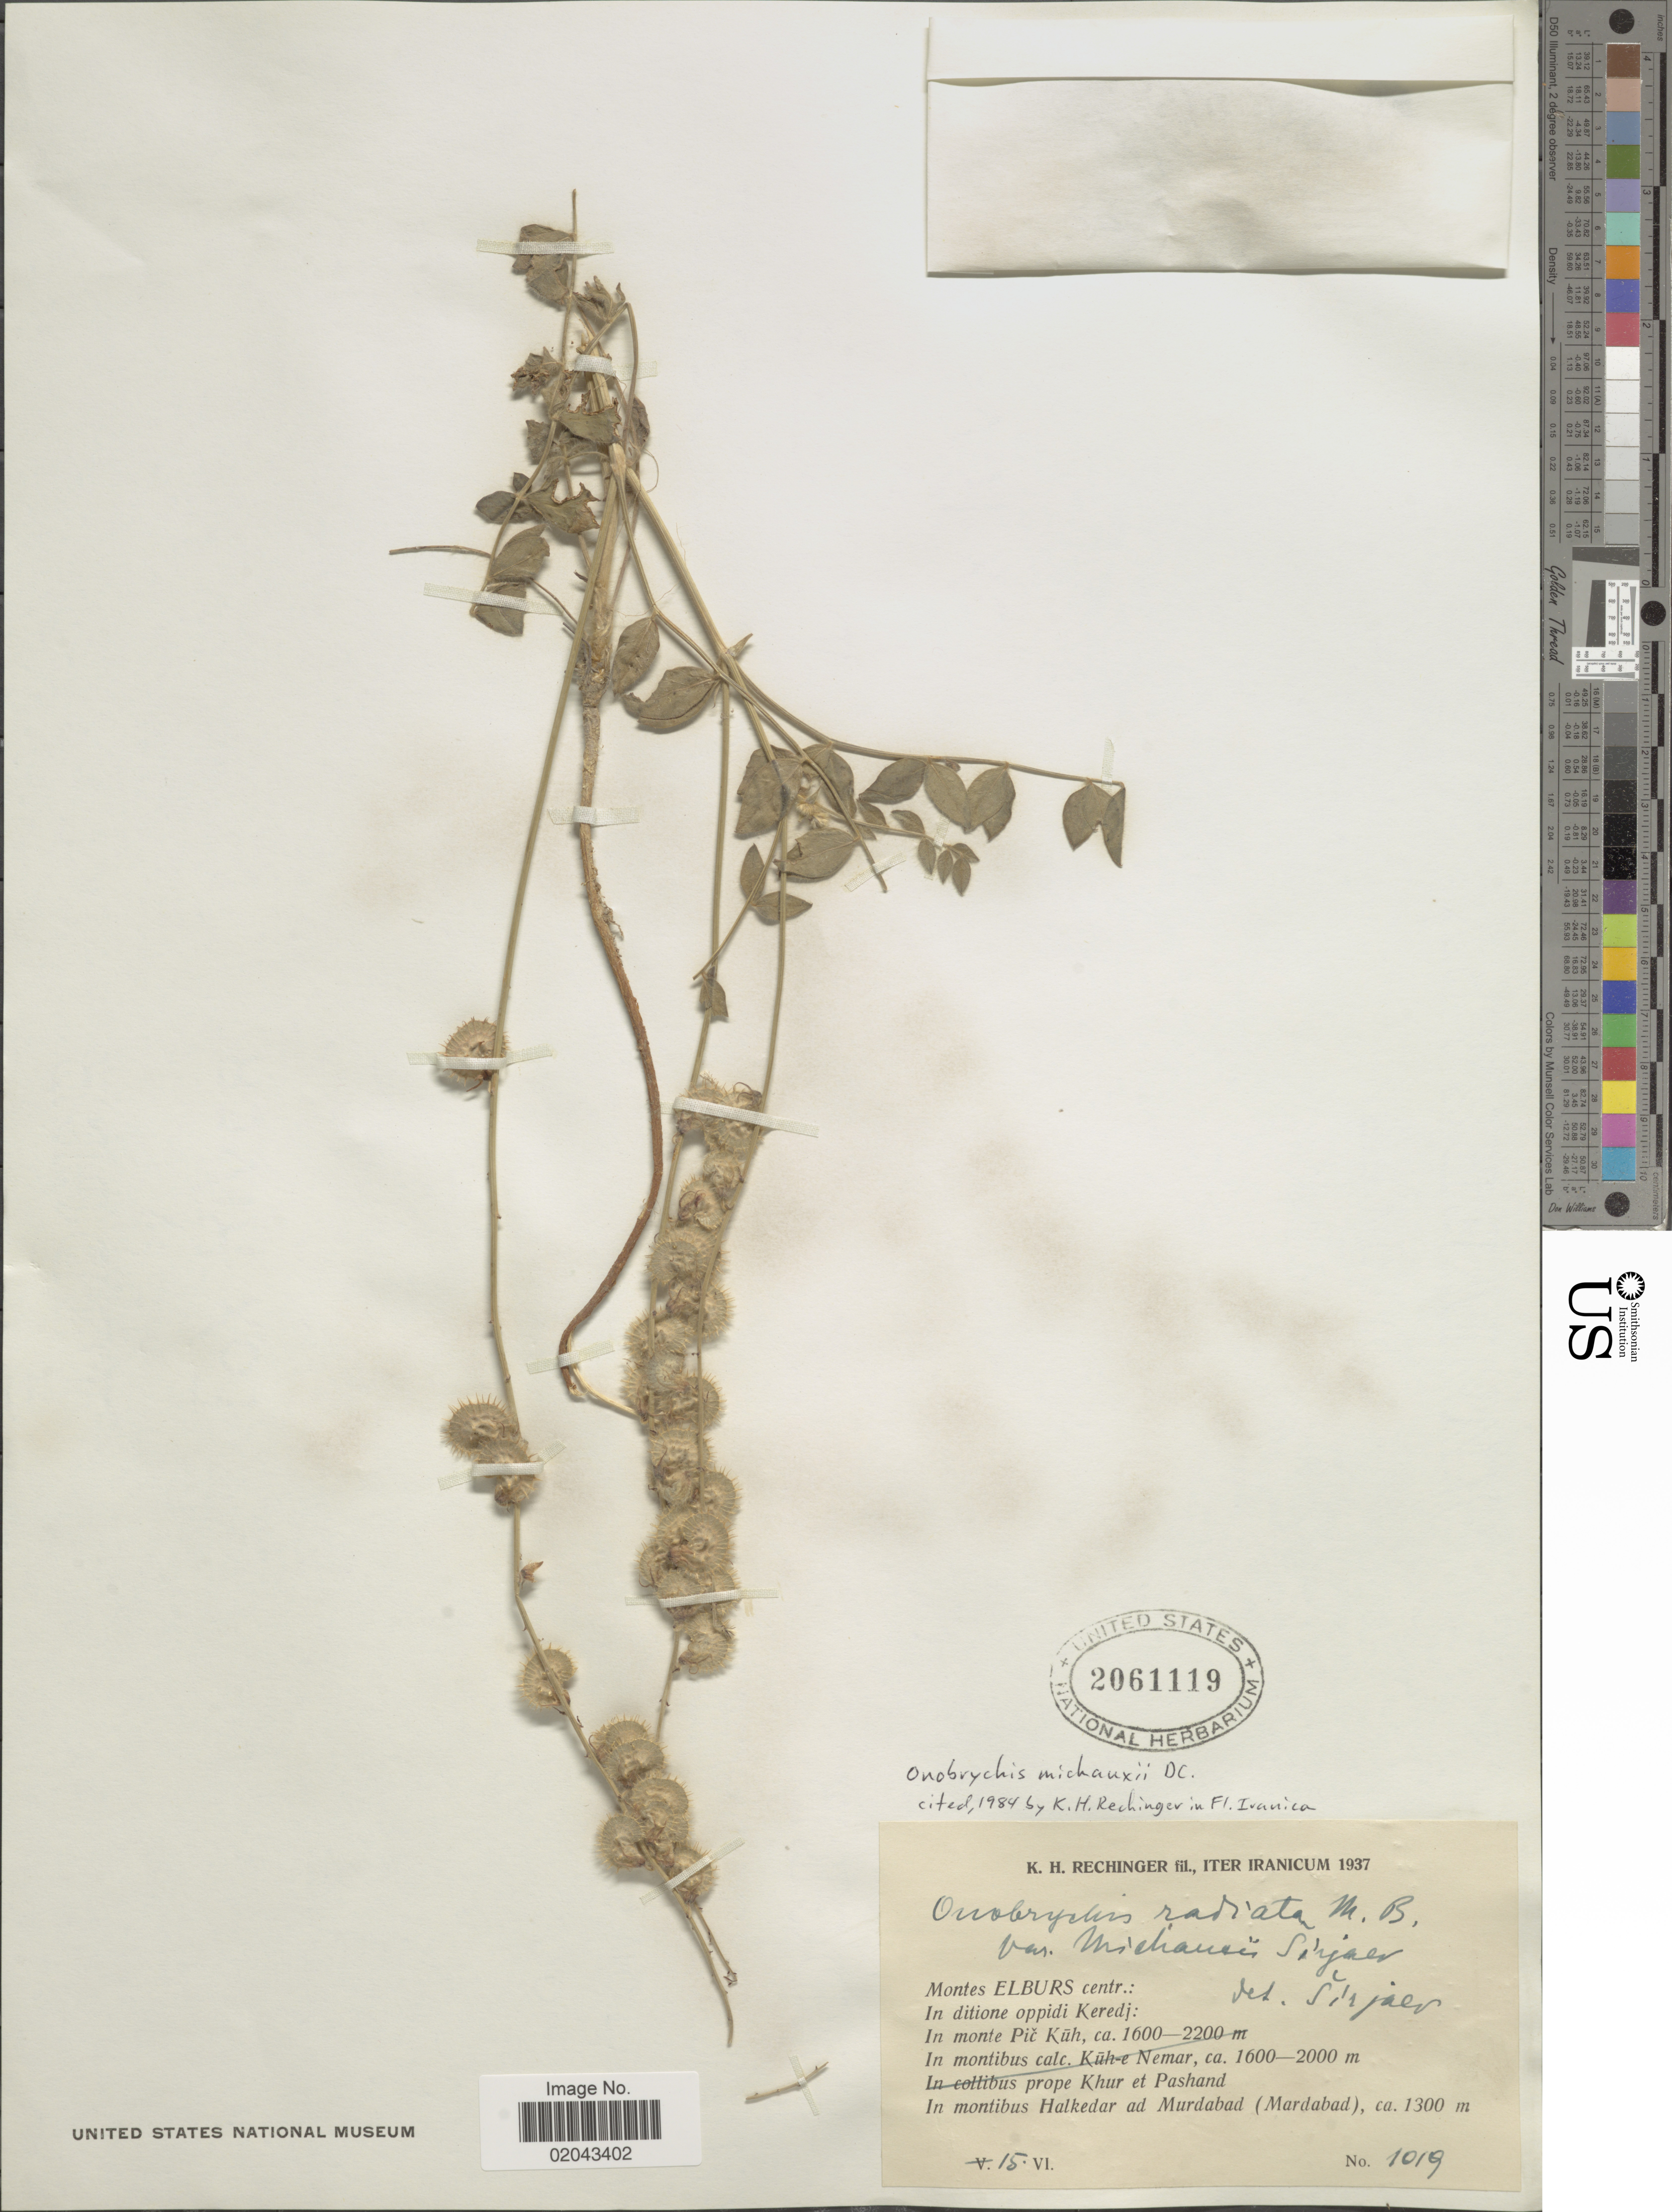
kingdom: Plantae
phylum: Tracheophyta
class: Magnoliopsida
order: Fabales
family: Fabaceae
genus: Onobrychis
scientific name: Onobrychis michauxii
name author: DC.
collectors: K. H. Rechinger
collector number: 1019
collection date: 1937-06-15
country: Iran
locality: Iter Iranicum, Montes Elburs centr.: In ditione Keredj: In montibus Halkedar ad Murdabad (Murdabad)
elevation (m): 1300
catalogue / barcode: US 2061119